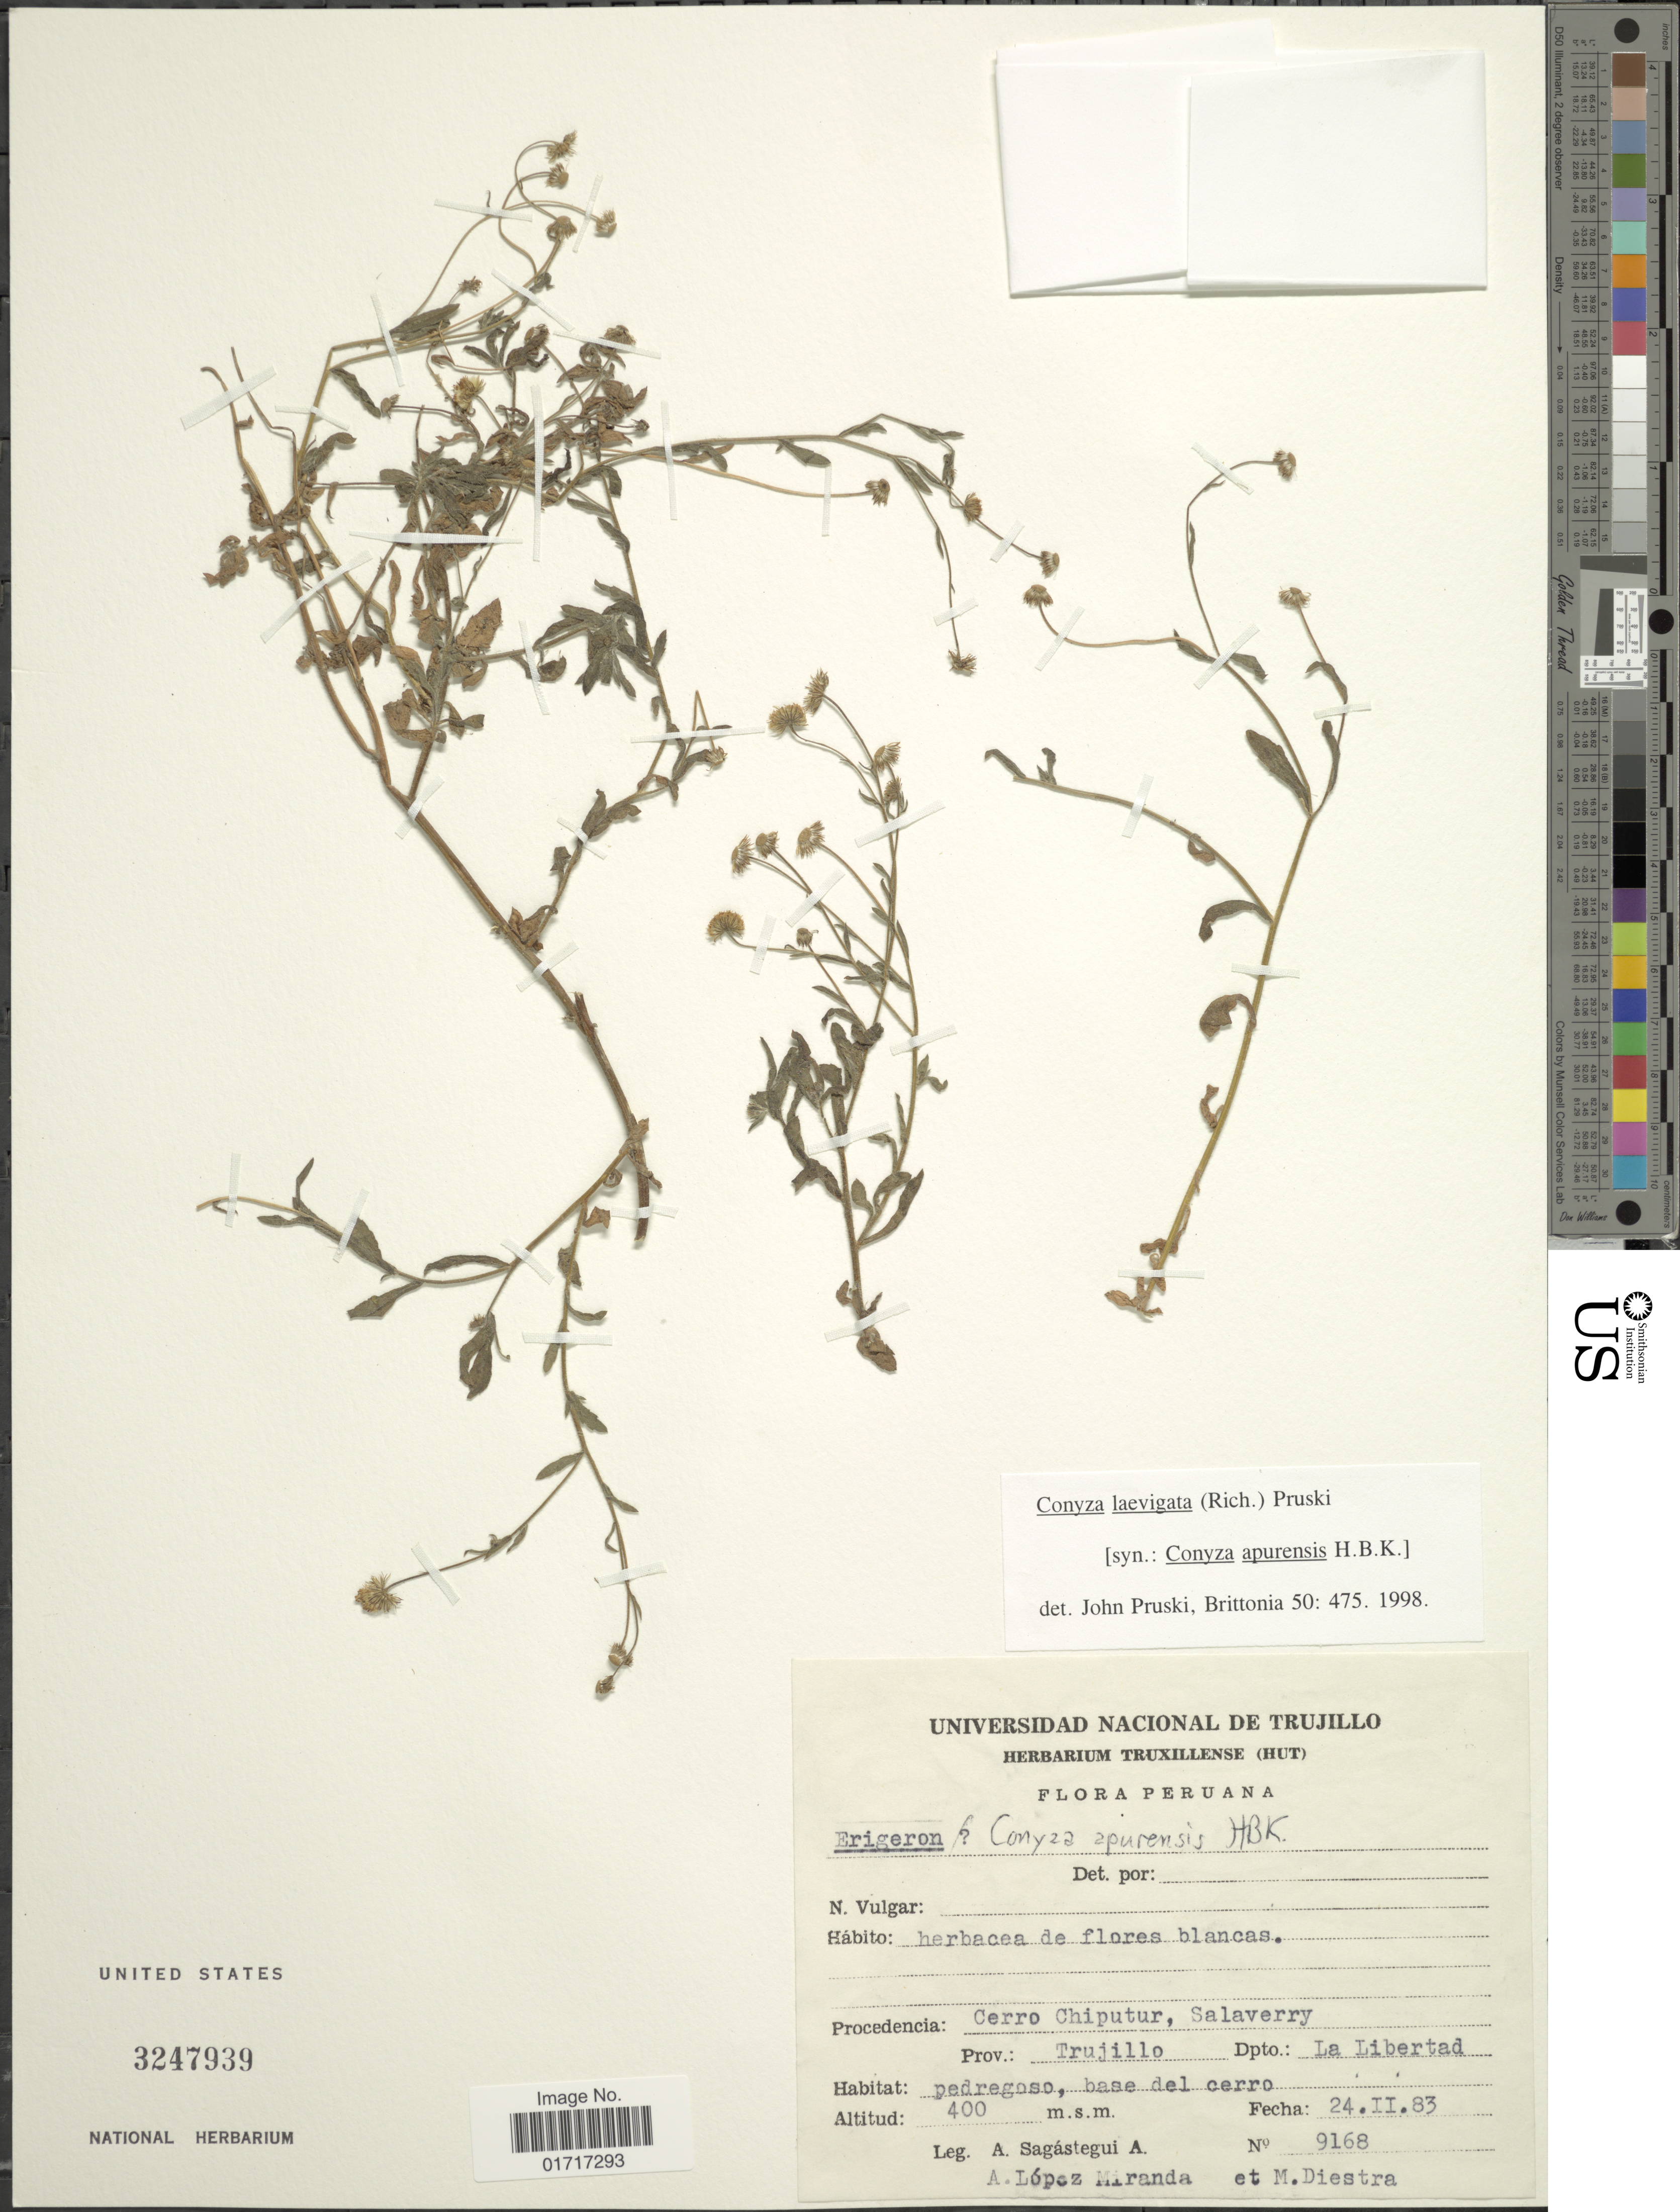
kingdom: Plantae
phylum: Tracheophyta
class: Magnoliopsida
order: Asterales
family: Asteraceae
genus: Conyza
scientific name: Conyza laevigata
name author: (Rich.) Pruski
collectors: A. Sagástegui A., A. López M. & M. Diestra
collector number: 9168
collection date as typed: Transcribed d/m/y: 24/2/83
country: Peru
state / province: La Libertad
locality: Cerro Chiputur, Salaverry, Prov. Trujillo, Dpto.: La Libertad.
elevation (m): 400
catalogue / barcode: US 3247939